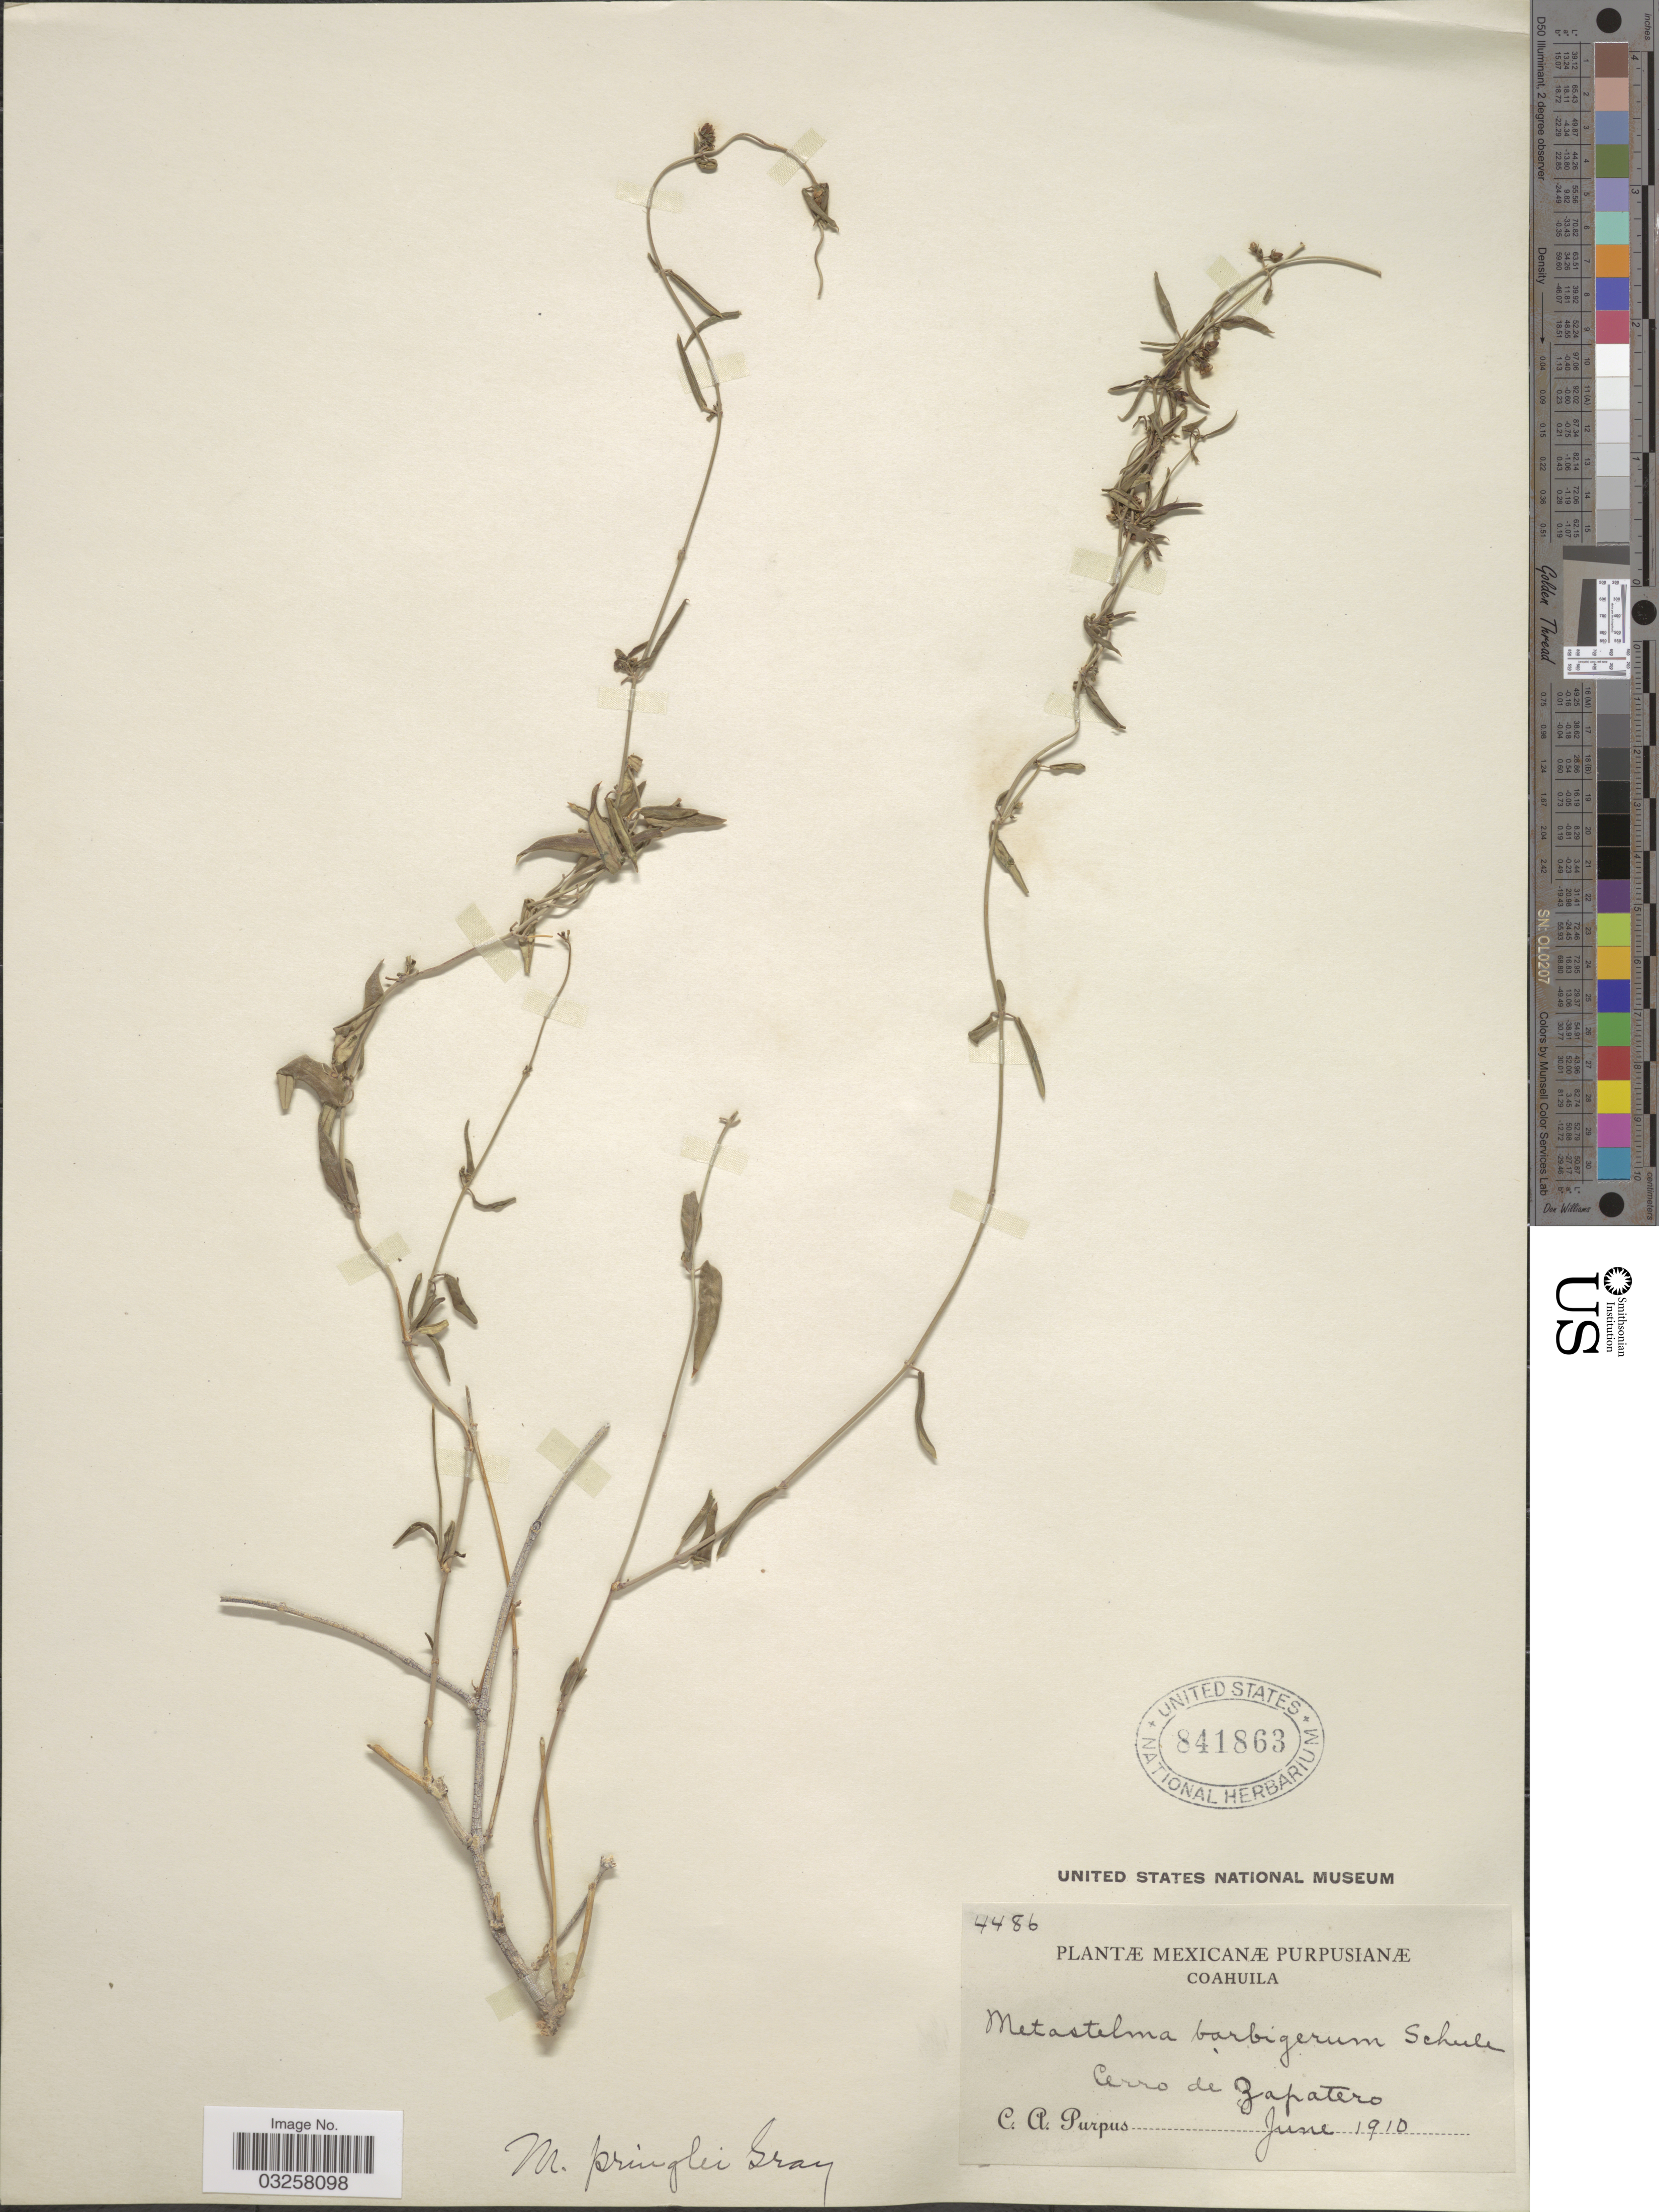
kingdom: Plantae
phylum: Tracheophyta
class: Magnoliopsida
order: Gentianales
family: Apocynaceae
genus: Metastelma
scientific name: Metastelma pringlei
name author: A. Gray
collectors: C. A. Purpus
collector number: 4486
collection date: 1910-06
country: Mexico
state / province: Coahuila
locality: Cerro de Zapatero.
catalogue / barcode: US 841863